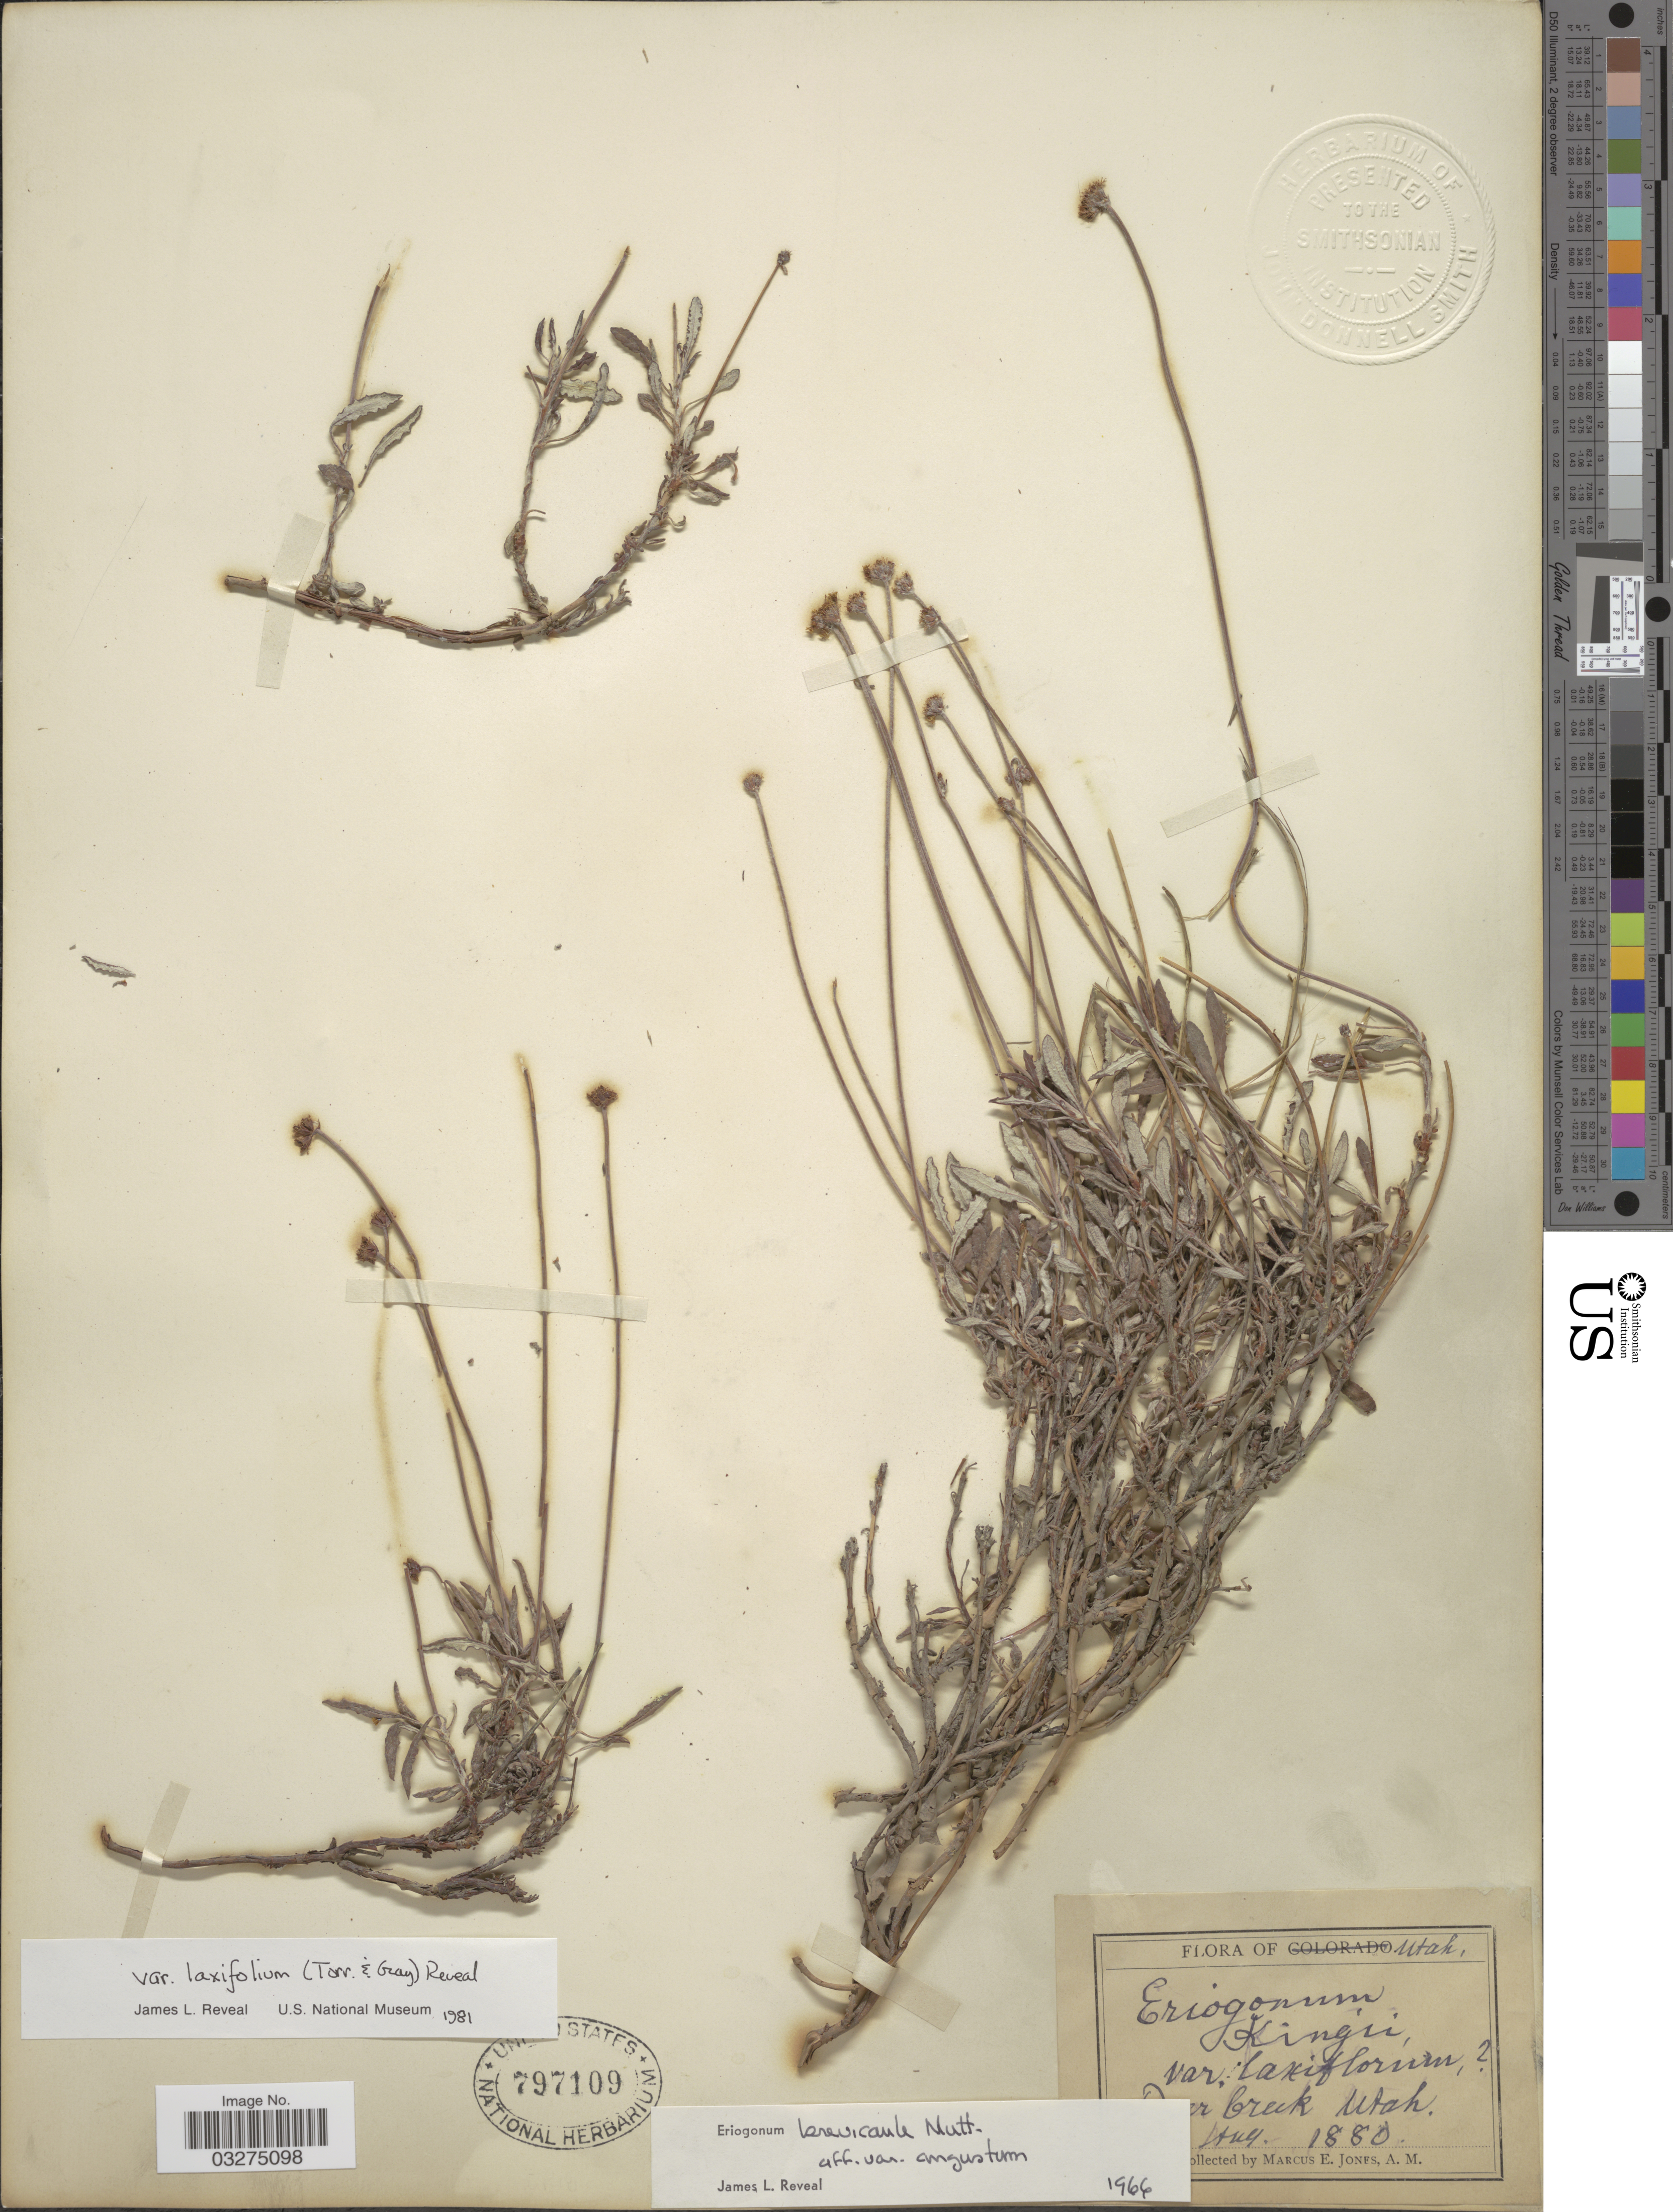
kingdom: Plantae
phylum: Tracheophyta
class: Magnoliopsida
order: Caryophyllales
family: Polygonaceae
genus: Eriogonum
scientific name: Eriogonum brevicaule var. laxifolium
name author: (Torr. & A. Gray) Reveal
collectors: M. E. Jones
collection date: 1880-08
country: United States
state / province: Utah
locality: [illegible text]er Creek.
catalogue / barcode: US 797109